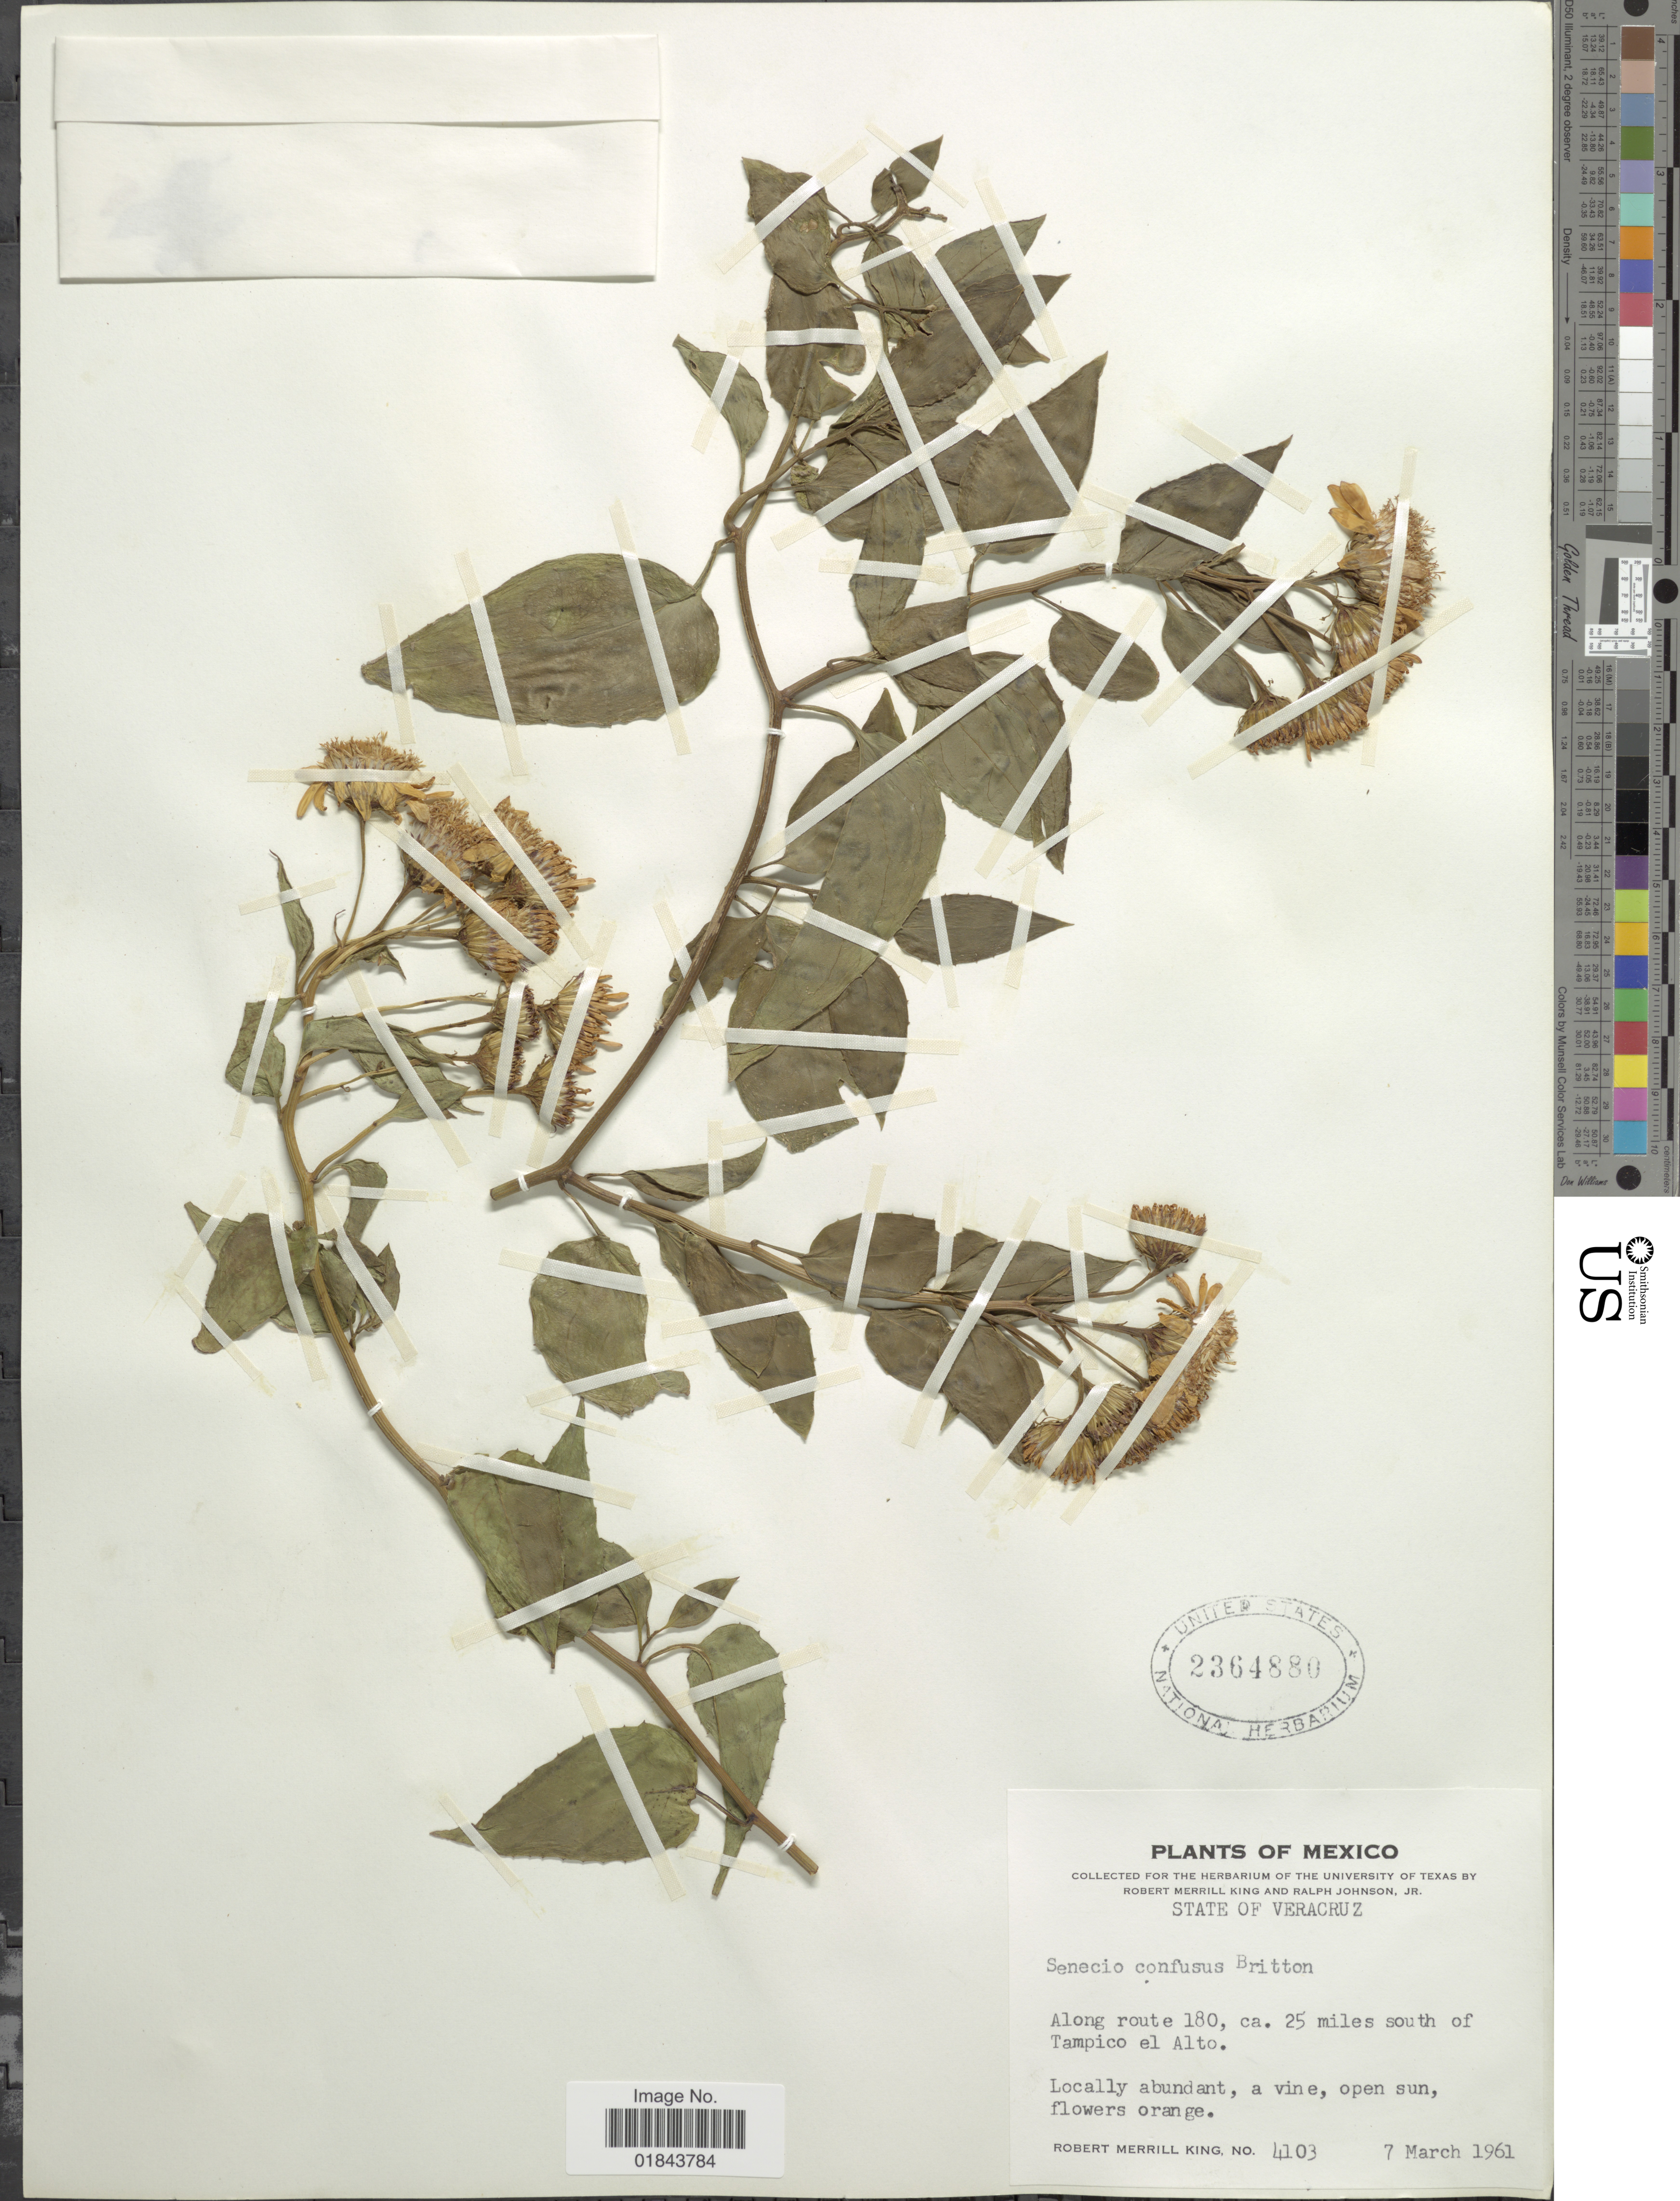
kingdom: Plantae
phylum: Tracheophyta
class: Magnoliopsida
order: Asterales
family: Asteraceae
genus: Pseudogynoxys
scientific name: Pseudogynoxys chenopodioides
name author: (Kunth) Cabrera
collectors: R. M. King & R. Johnson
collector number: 4103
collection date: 1961-03-07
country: Mexico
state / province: Veracruz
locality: State of Veracruz. Along route 180, ca. 25 miles south of Tampico el Alto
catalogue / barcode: US 2364880